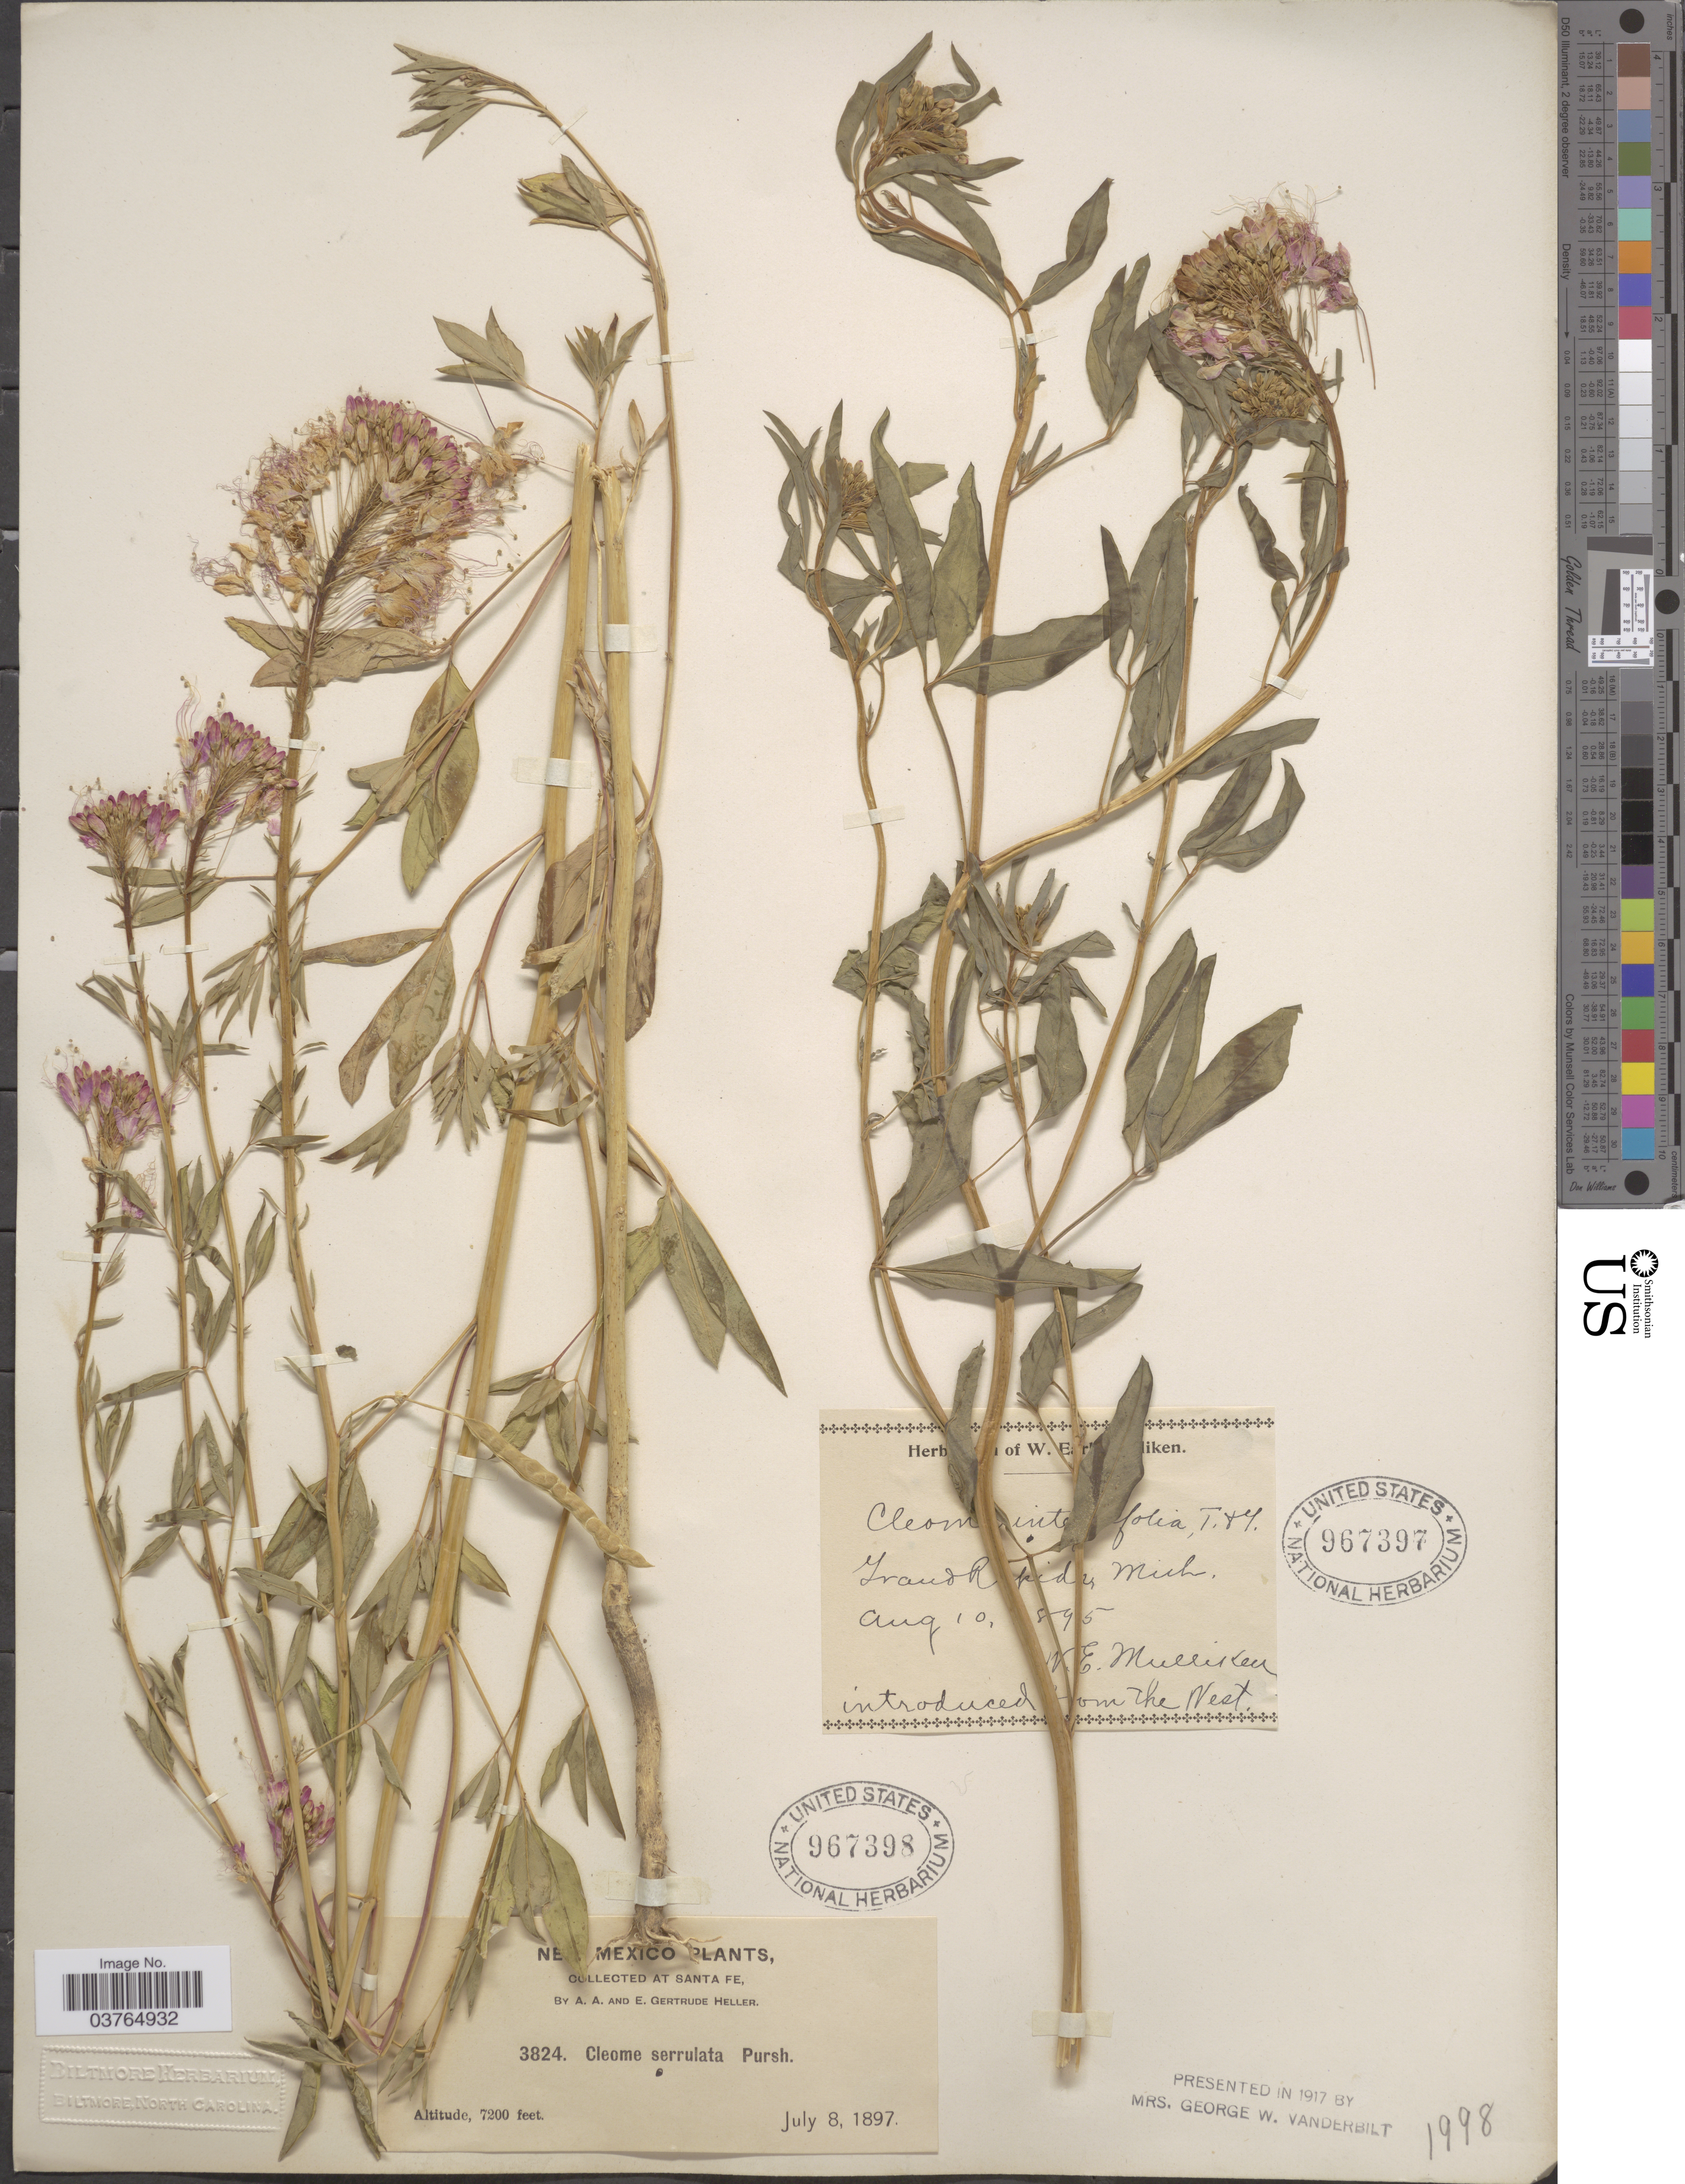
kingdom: Plantae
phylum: Tracheophyta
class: Magnoliopsida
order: Brassicales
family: Cleomaceae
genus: Cleomella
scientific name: Cleomella serrulata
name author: (Pursh) Roalson & J.C. Hall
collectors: W. Mulliken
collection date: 1895-08-10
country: United States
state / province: Michigan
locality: Grand Rapids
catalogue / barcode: US 967397-2